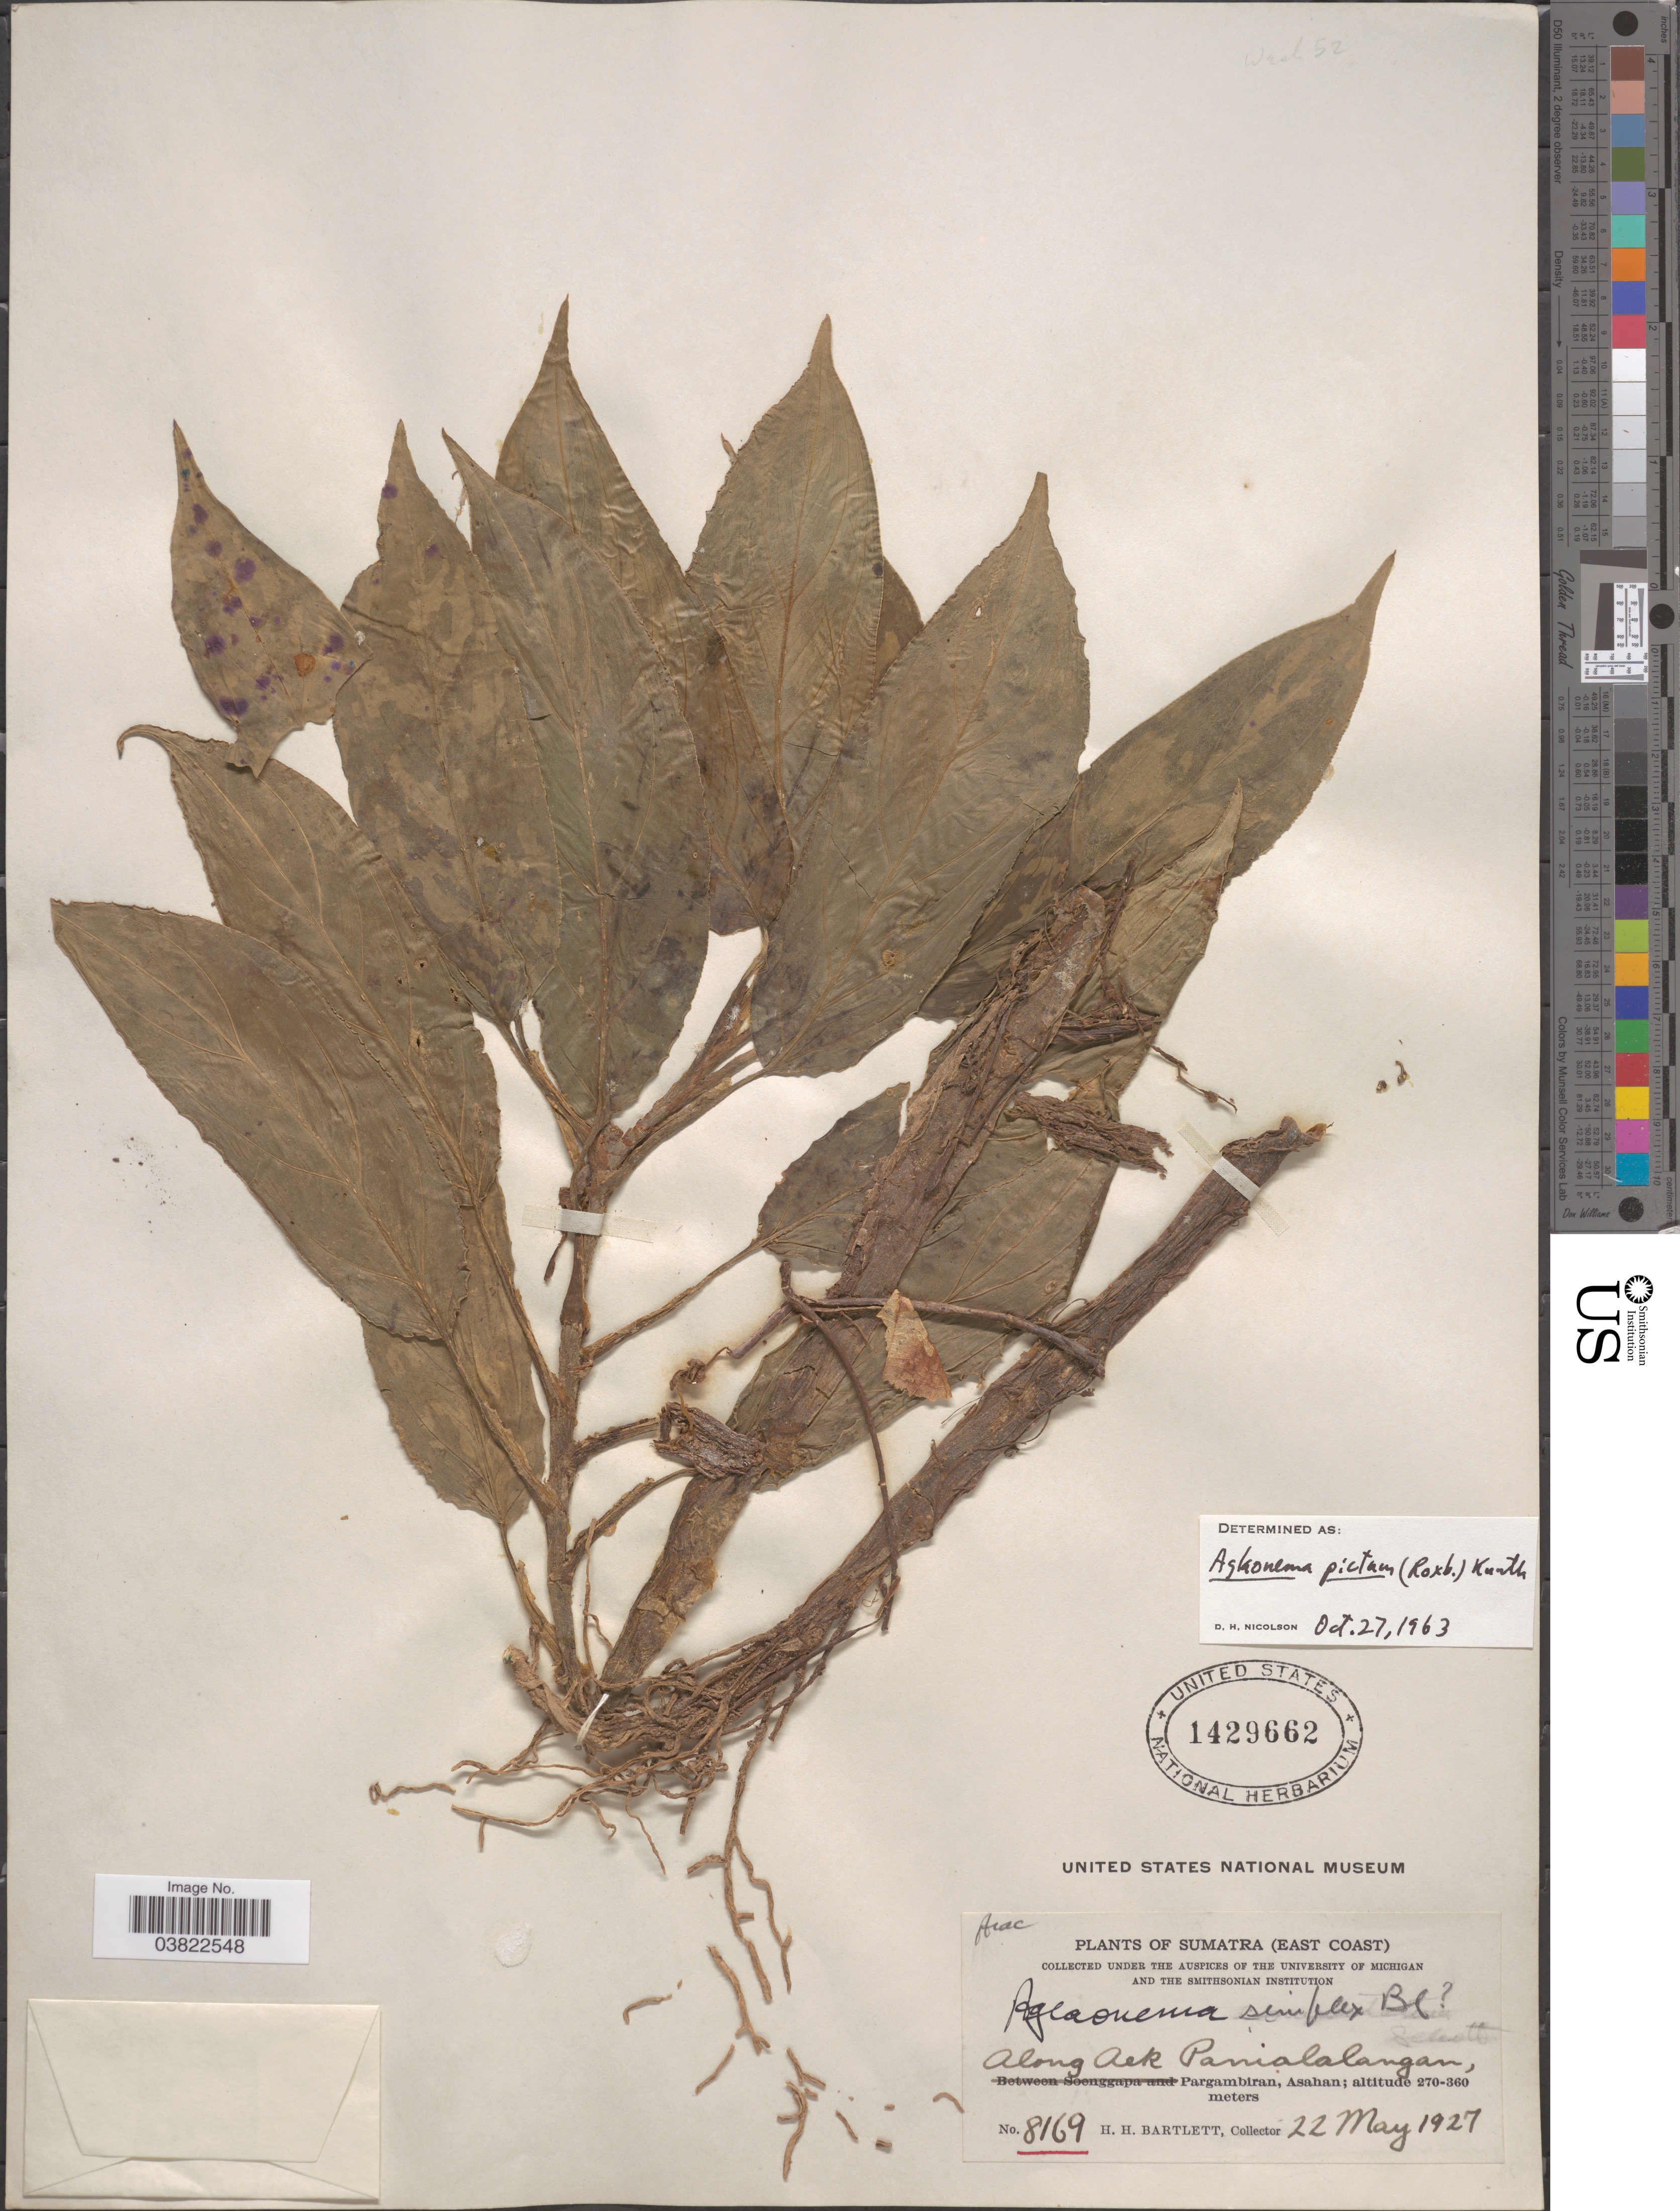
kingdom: Plantae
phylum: Tracheophyta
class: Liliopsida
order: Alismatales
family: Araceae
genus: Aglaonema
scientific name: Aglaonema pictum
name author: (Roxb.) Kunth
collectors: H. H. Bartlett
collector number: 8169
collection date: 1927-05-22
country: Indonesia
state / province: Sumatra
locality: Sumatra (East Coast). Along Aek Panialalangan, Pargambiran, Asahan.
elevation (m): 270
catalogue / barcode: US 1429662